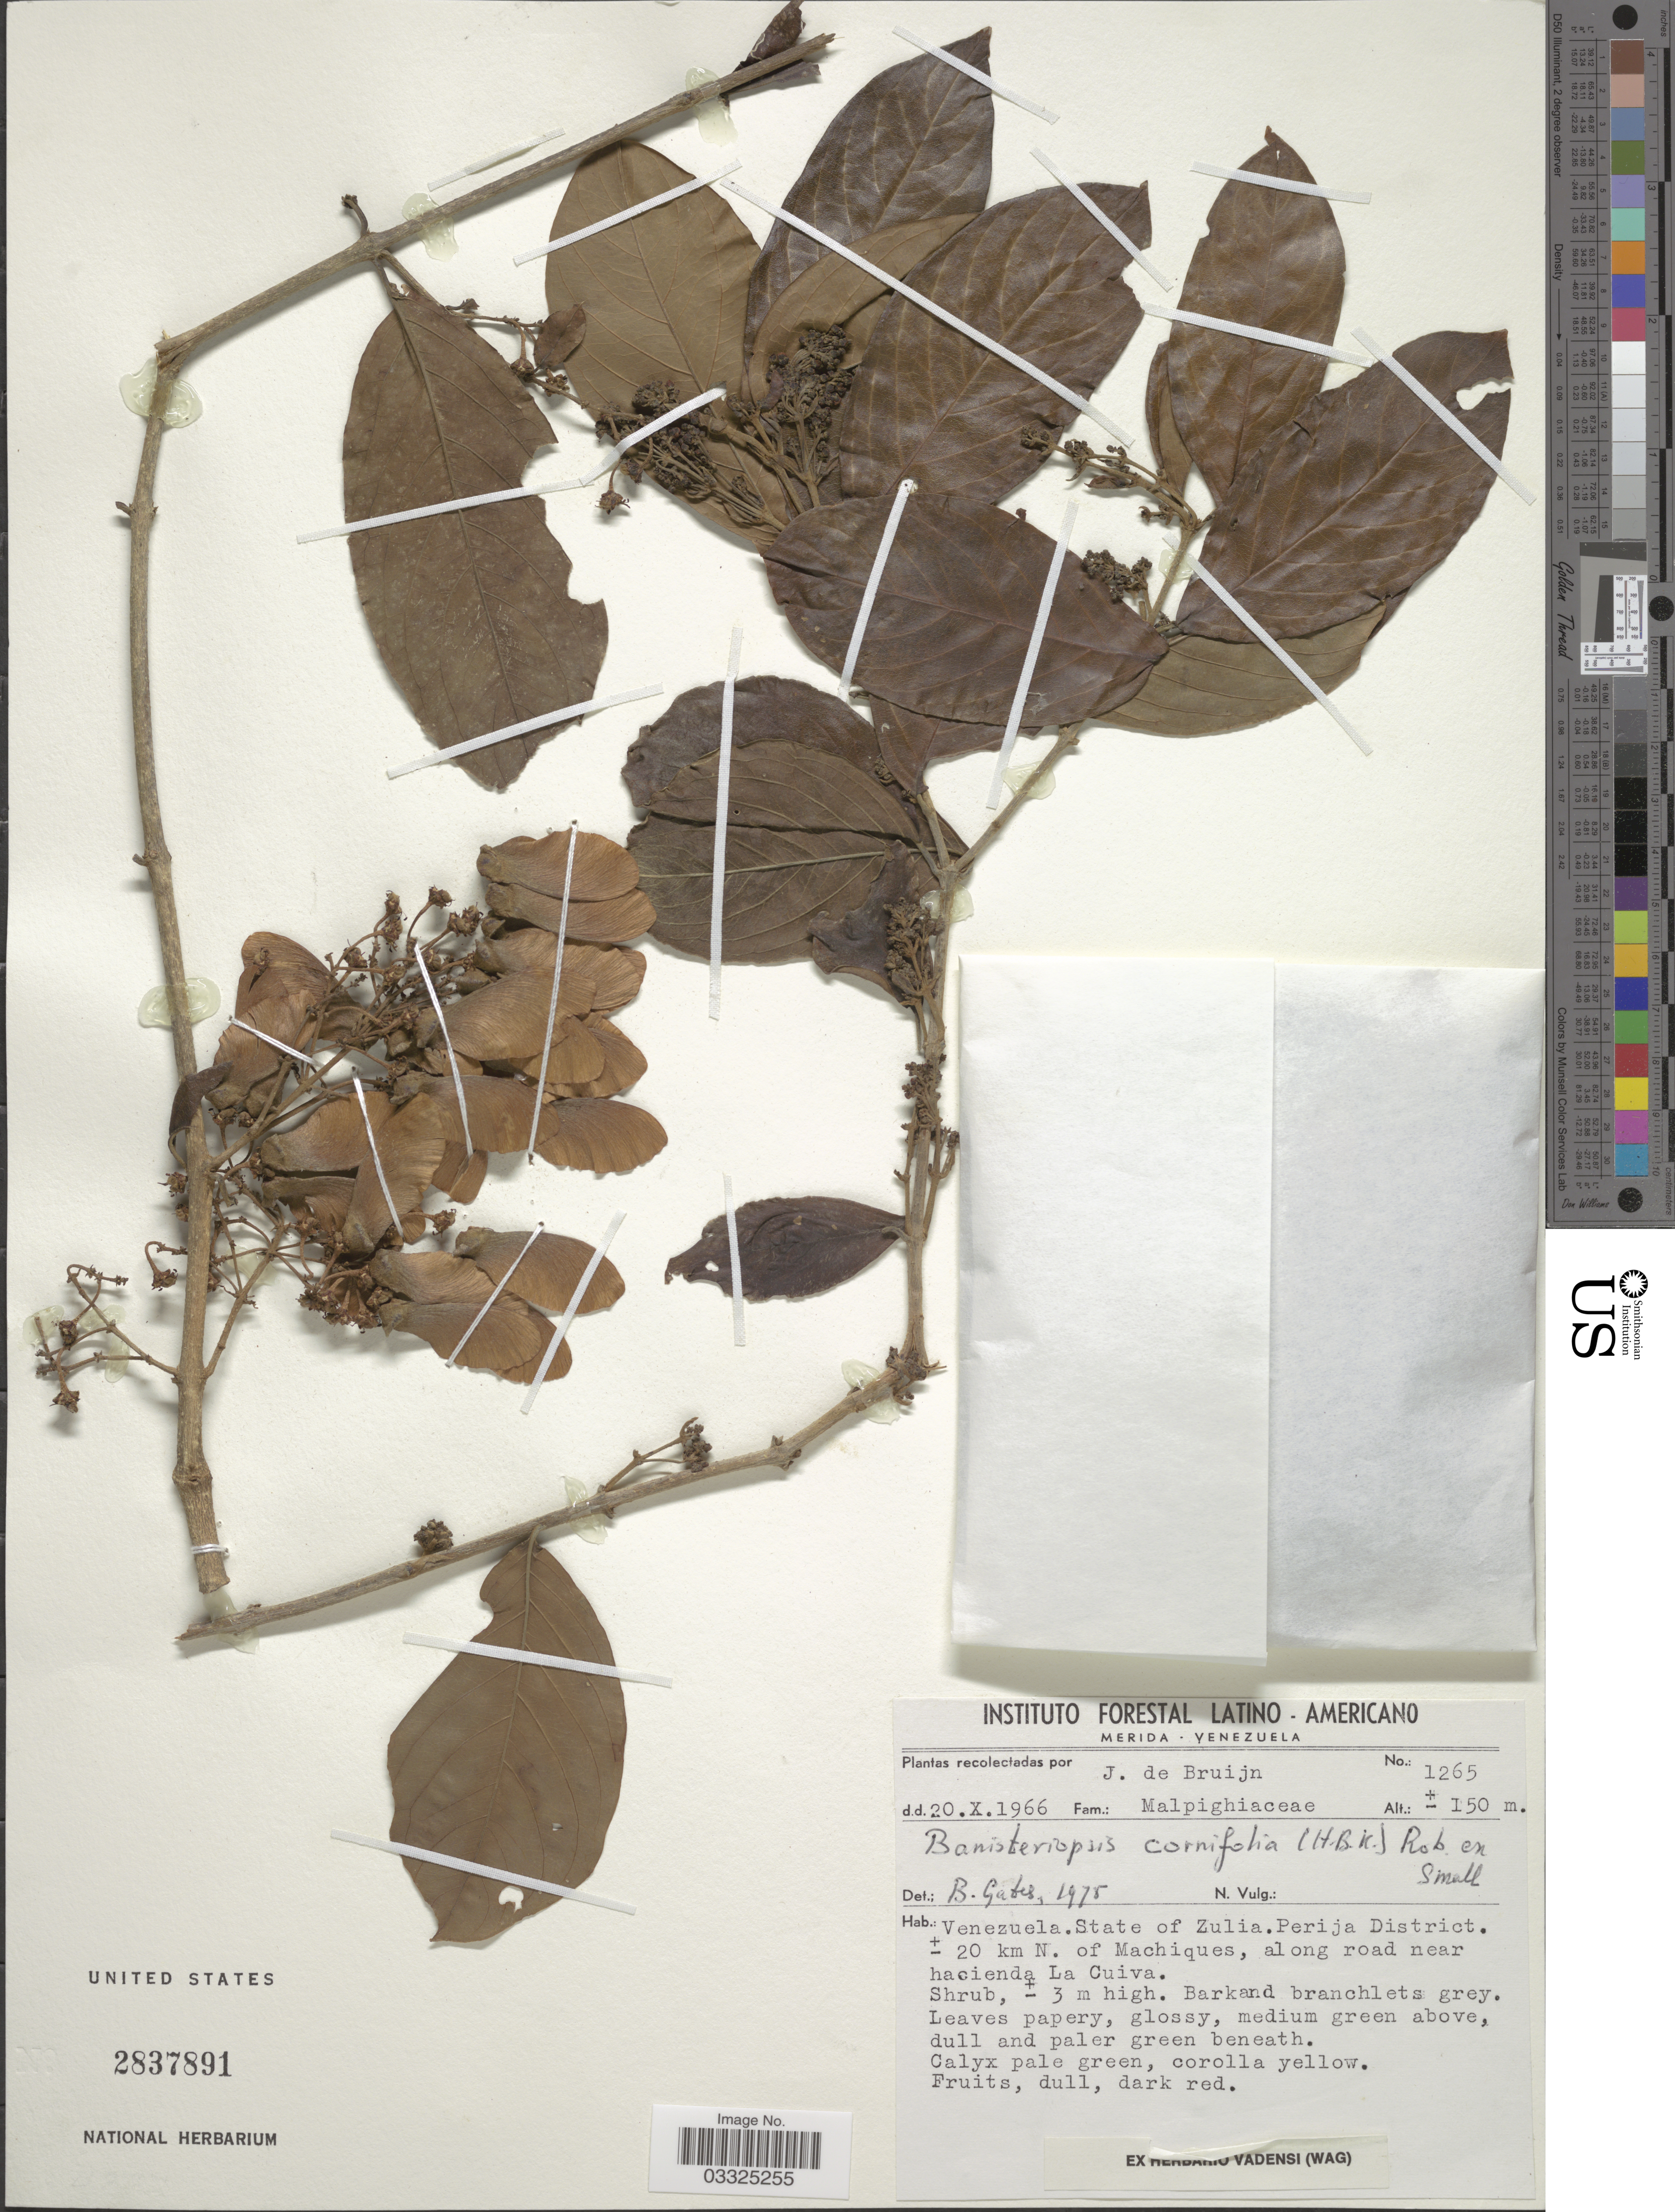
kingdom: Plantae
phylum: Tracheophyta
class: Magnoliopsida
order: Malpighiales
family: Malpighiaceae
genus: Bronwenia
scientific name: Bronwenia cornifolia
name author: (Kunth) W.R. Anderson & C. Davis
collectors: J. Bruijn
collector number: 1265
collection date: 1966-10-20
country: Venezuela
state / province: Zulia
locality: Perija District. ± 20 km N. of Machiques, along road near hacienda La Cuiva.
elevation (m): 150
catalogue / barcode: US 2837891